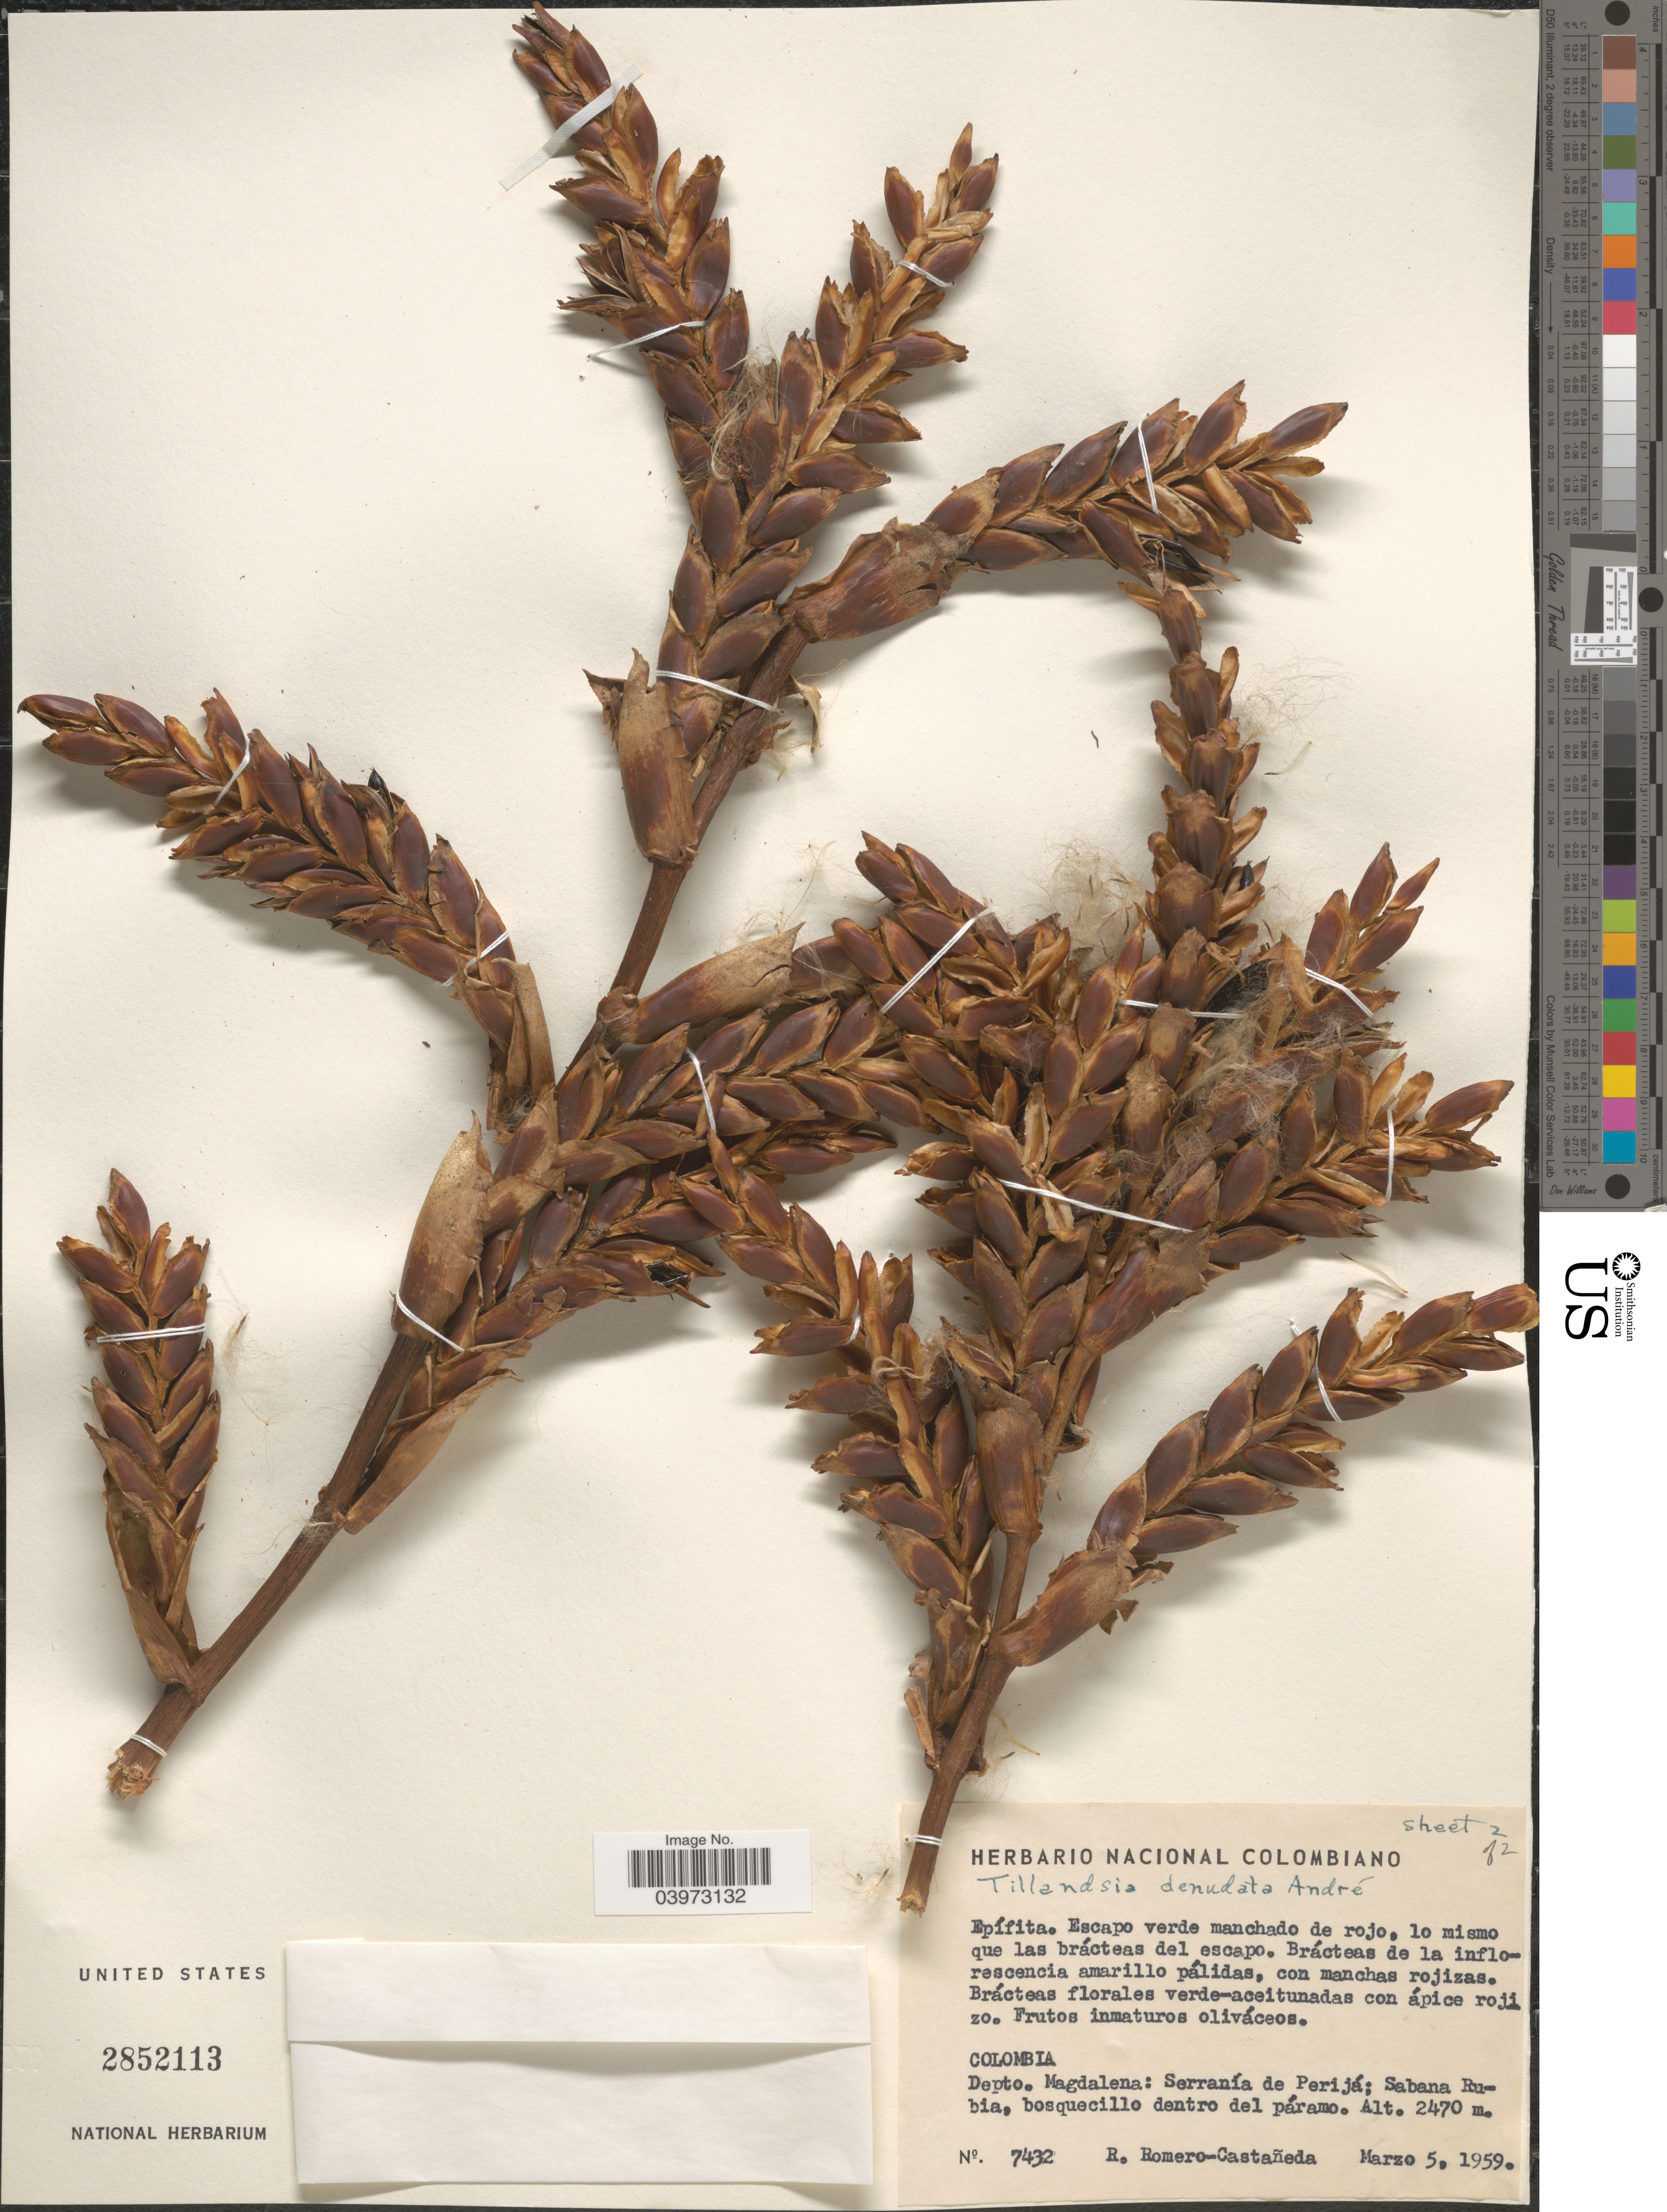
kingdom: Plantae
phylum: Tracheophyta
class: Liliopsida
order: Poales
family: Bromeliaceae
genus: Tillandsia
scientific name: Tillandsia denudata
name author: André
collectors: R. Romero Castañeda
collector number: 7432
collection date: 1959-03-05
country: Colombia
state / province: Magdalena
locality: Depto. Magdalena: Serranía de Perijá: Sabana Rubia.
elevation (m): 2470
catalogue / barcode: US 2852113